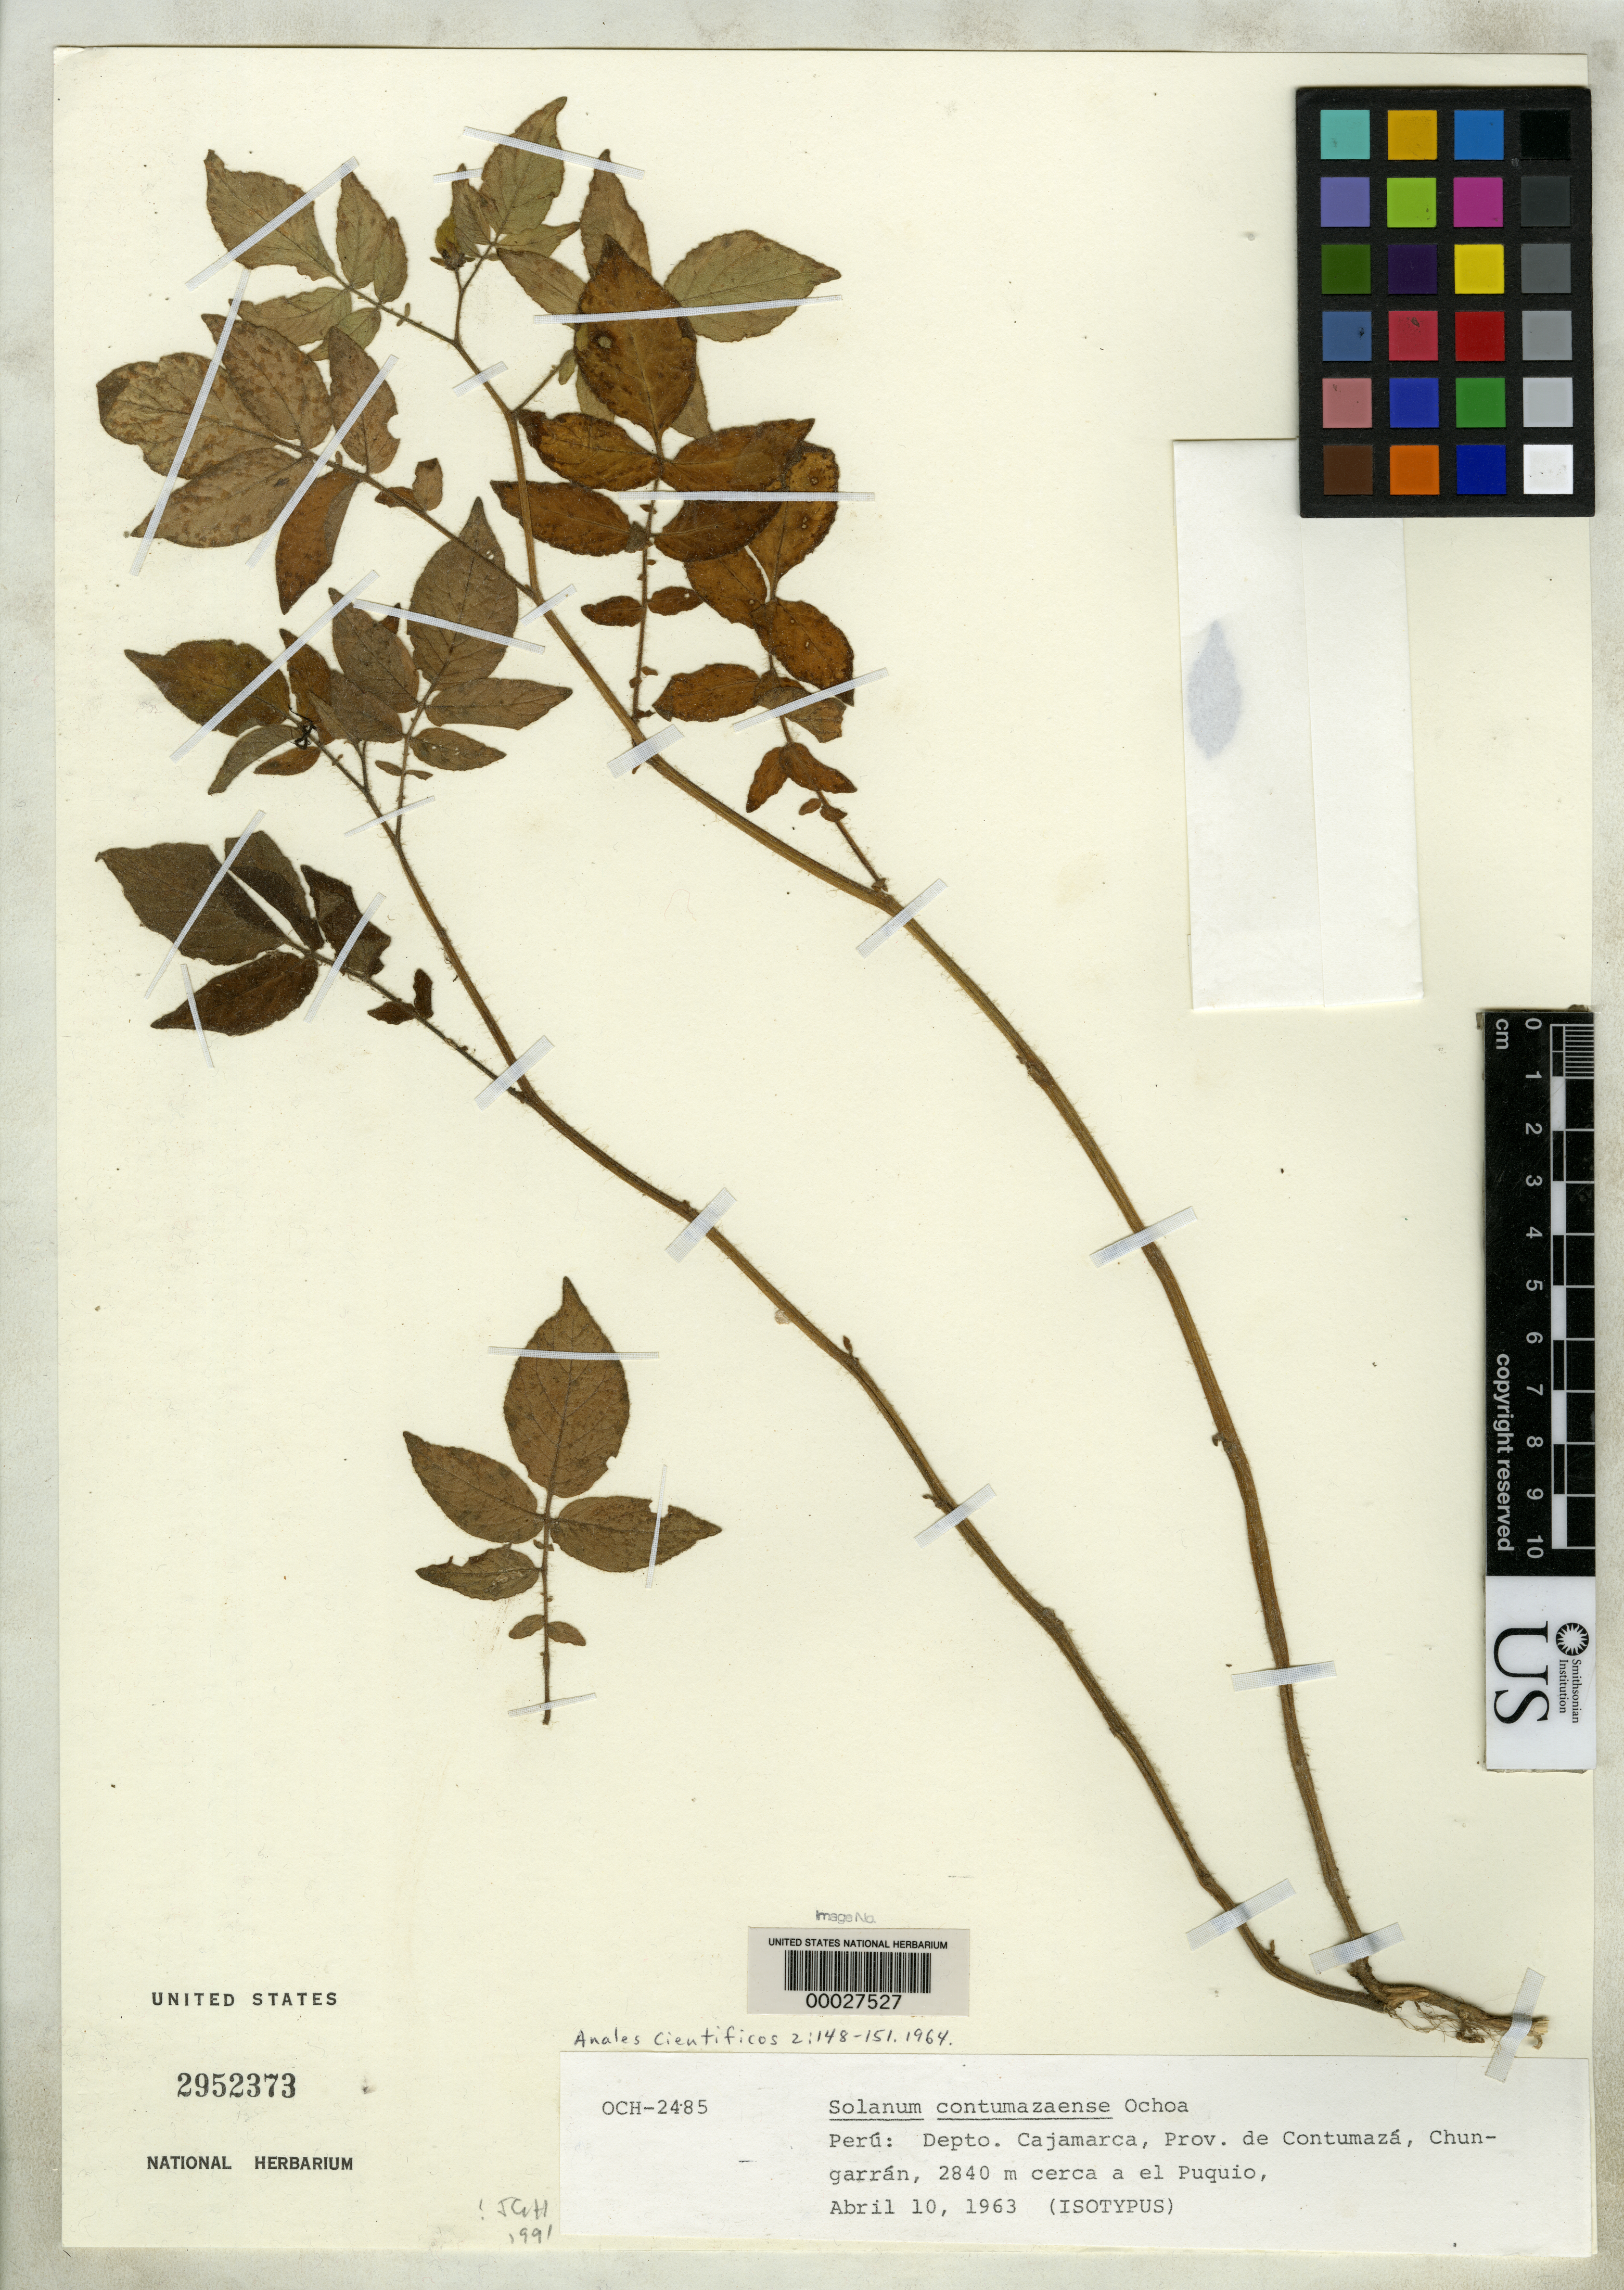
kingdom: Plantae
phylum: Tracheophyta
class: Magnoliopsida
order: Solanales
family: Solanaceae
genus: Solanum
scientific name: Solanum contumazaense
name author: Ochoa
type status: Isotype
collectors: C. M. Ochoa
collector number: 2485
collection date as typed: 10 Apr 1963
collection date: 1963-04-10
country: Peru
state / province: Cajamarca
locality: Chungarran, Contumazá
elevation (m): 2840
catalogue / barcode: US 2952373